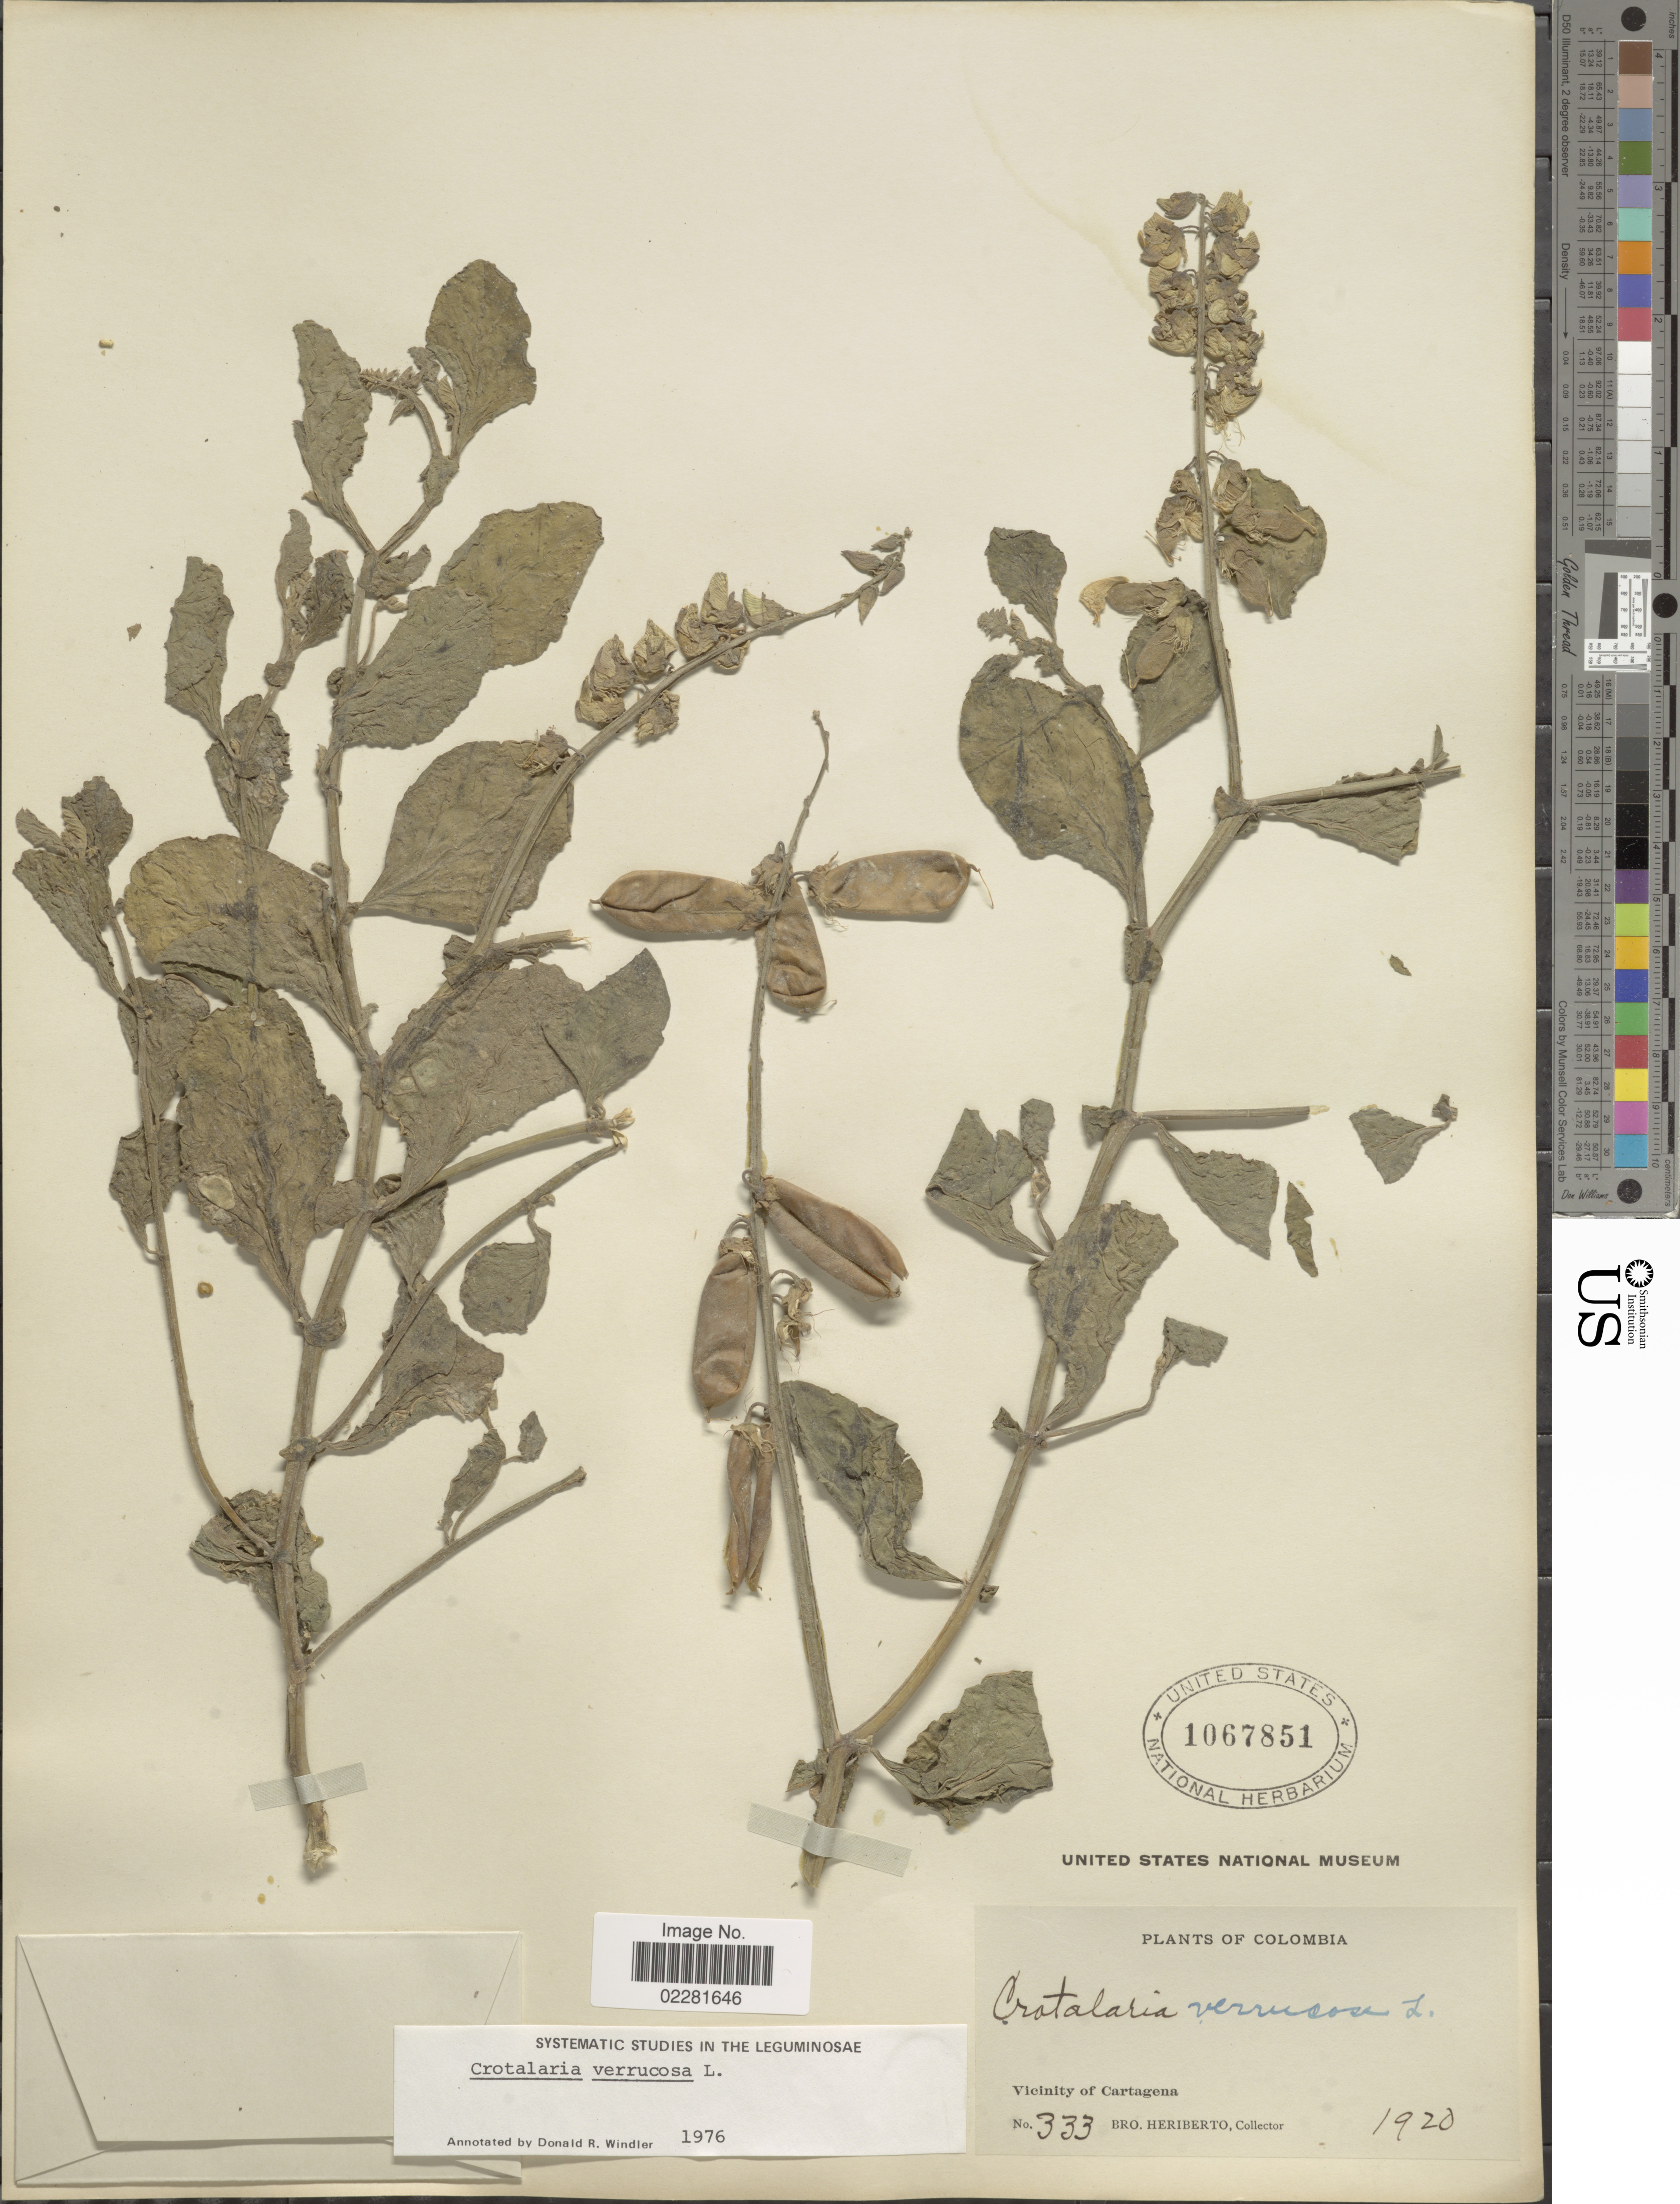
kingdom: Plantae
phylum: Tracheophyta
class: Magnoliopsida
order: Fabales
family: Fabaceae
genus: Crotalaria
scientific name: Crotalaria verrucosa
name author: L.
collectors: B. Heriberto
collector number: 333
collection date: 1920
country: Colombia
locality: Vicinity of Cartagena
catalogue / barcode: US 1067851